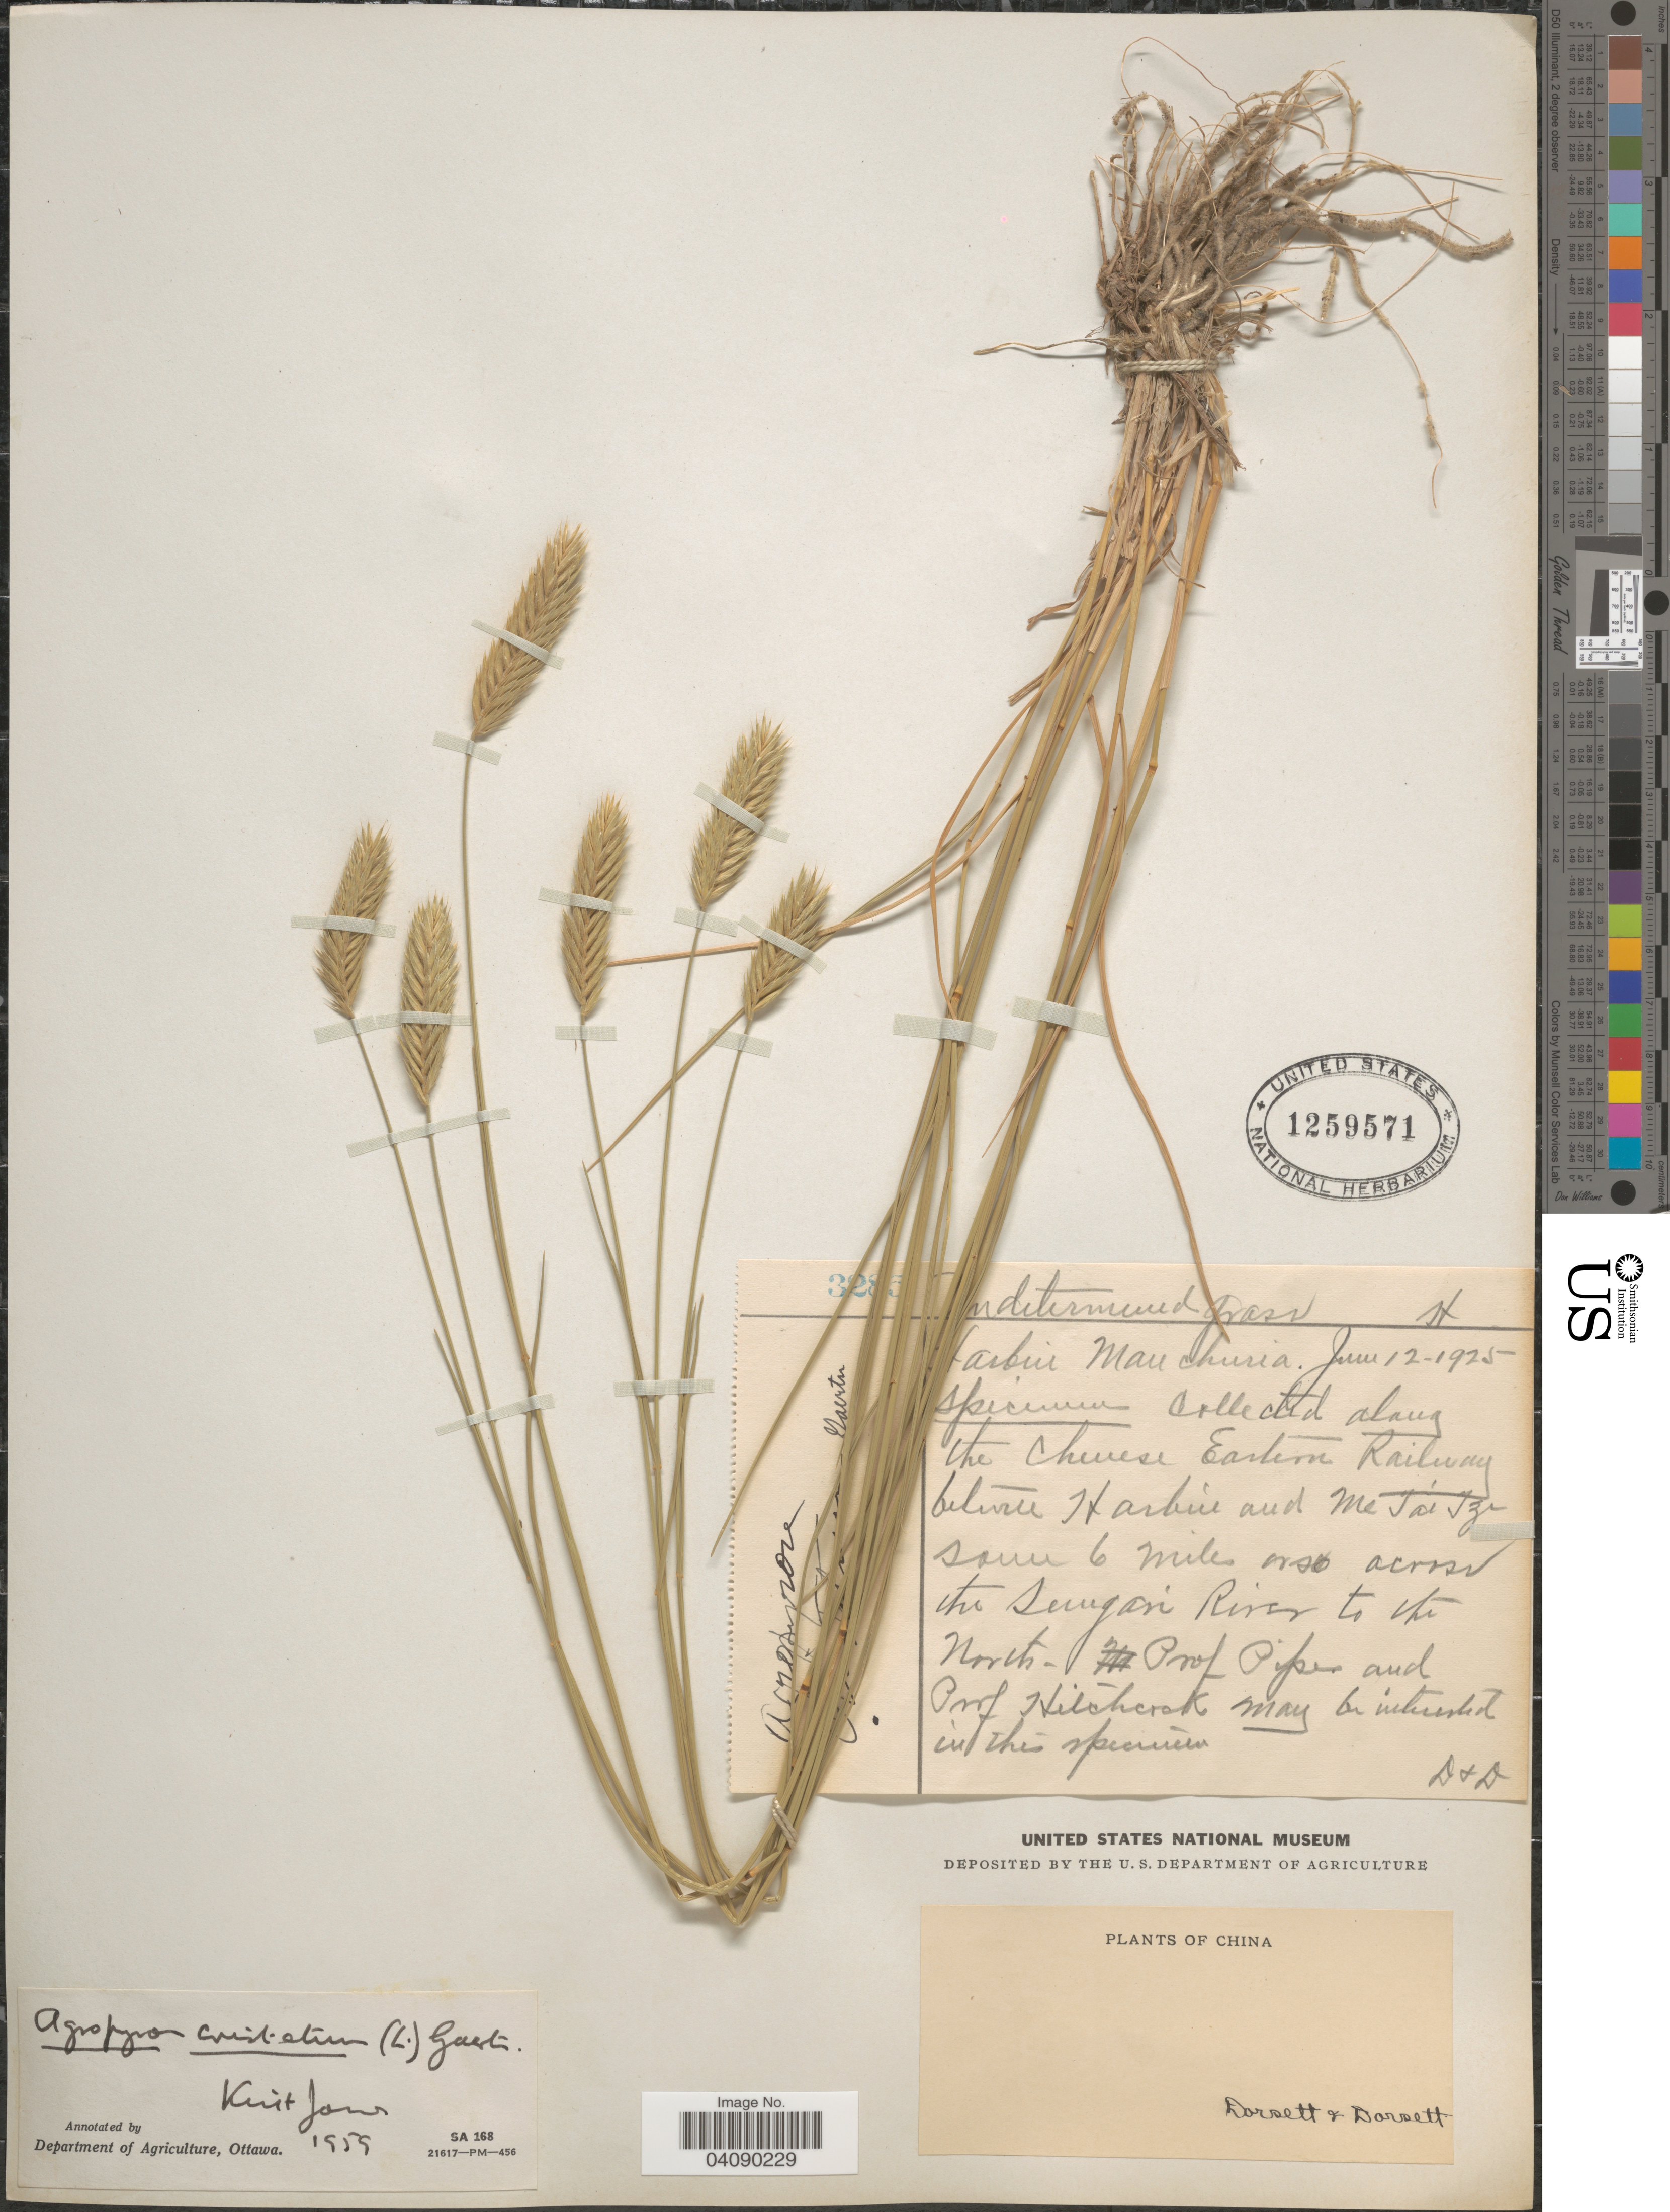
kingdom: Plantae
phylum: Tracheophyta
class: Liliopsida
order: Poales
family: Poaceae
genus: Agropyron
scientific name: Agropyron cristatum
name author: (L.) Gaertn.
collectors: -- Dorsett & -- Dorsett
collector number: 3285*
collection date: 1925-06-12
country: China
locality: Along the chinese Eastern Railway between Harbie and Me Tai Tze sann 6 miles wso across the Sungari River to the North.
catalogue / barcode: US 1259571